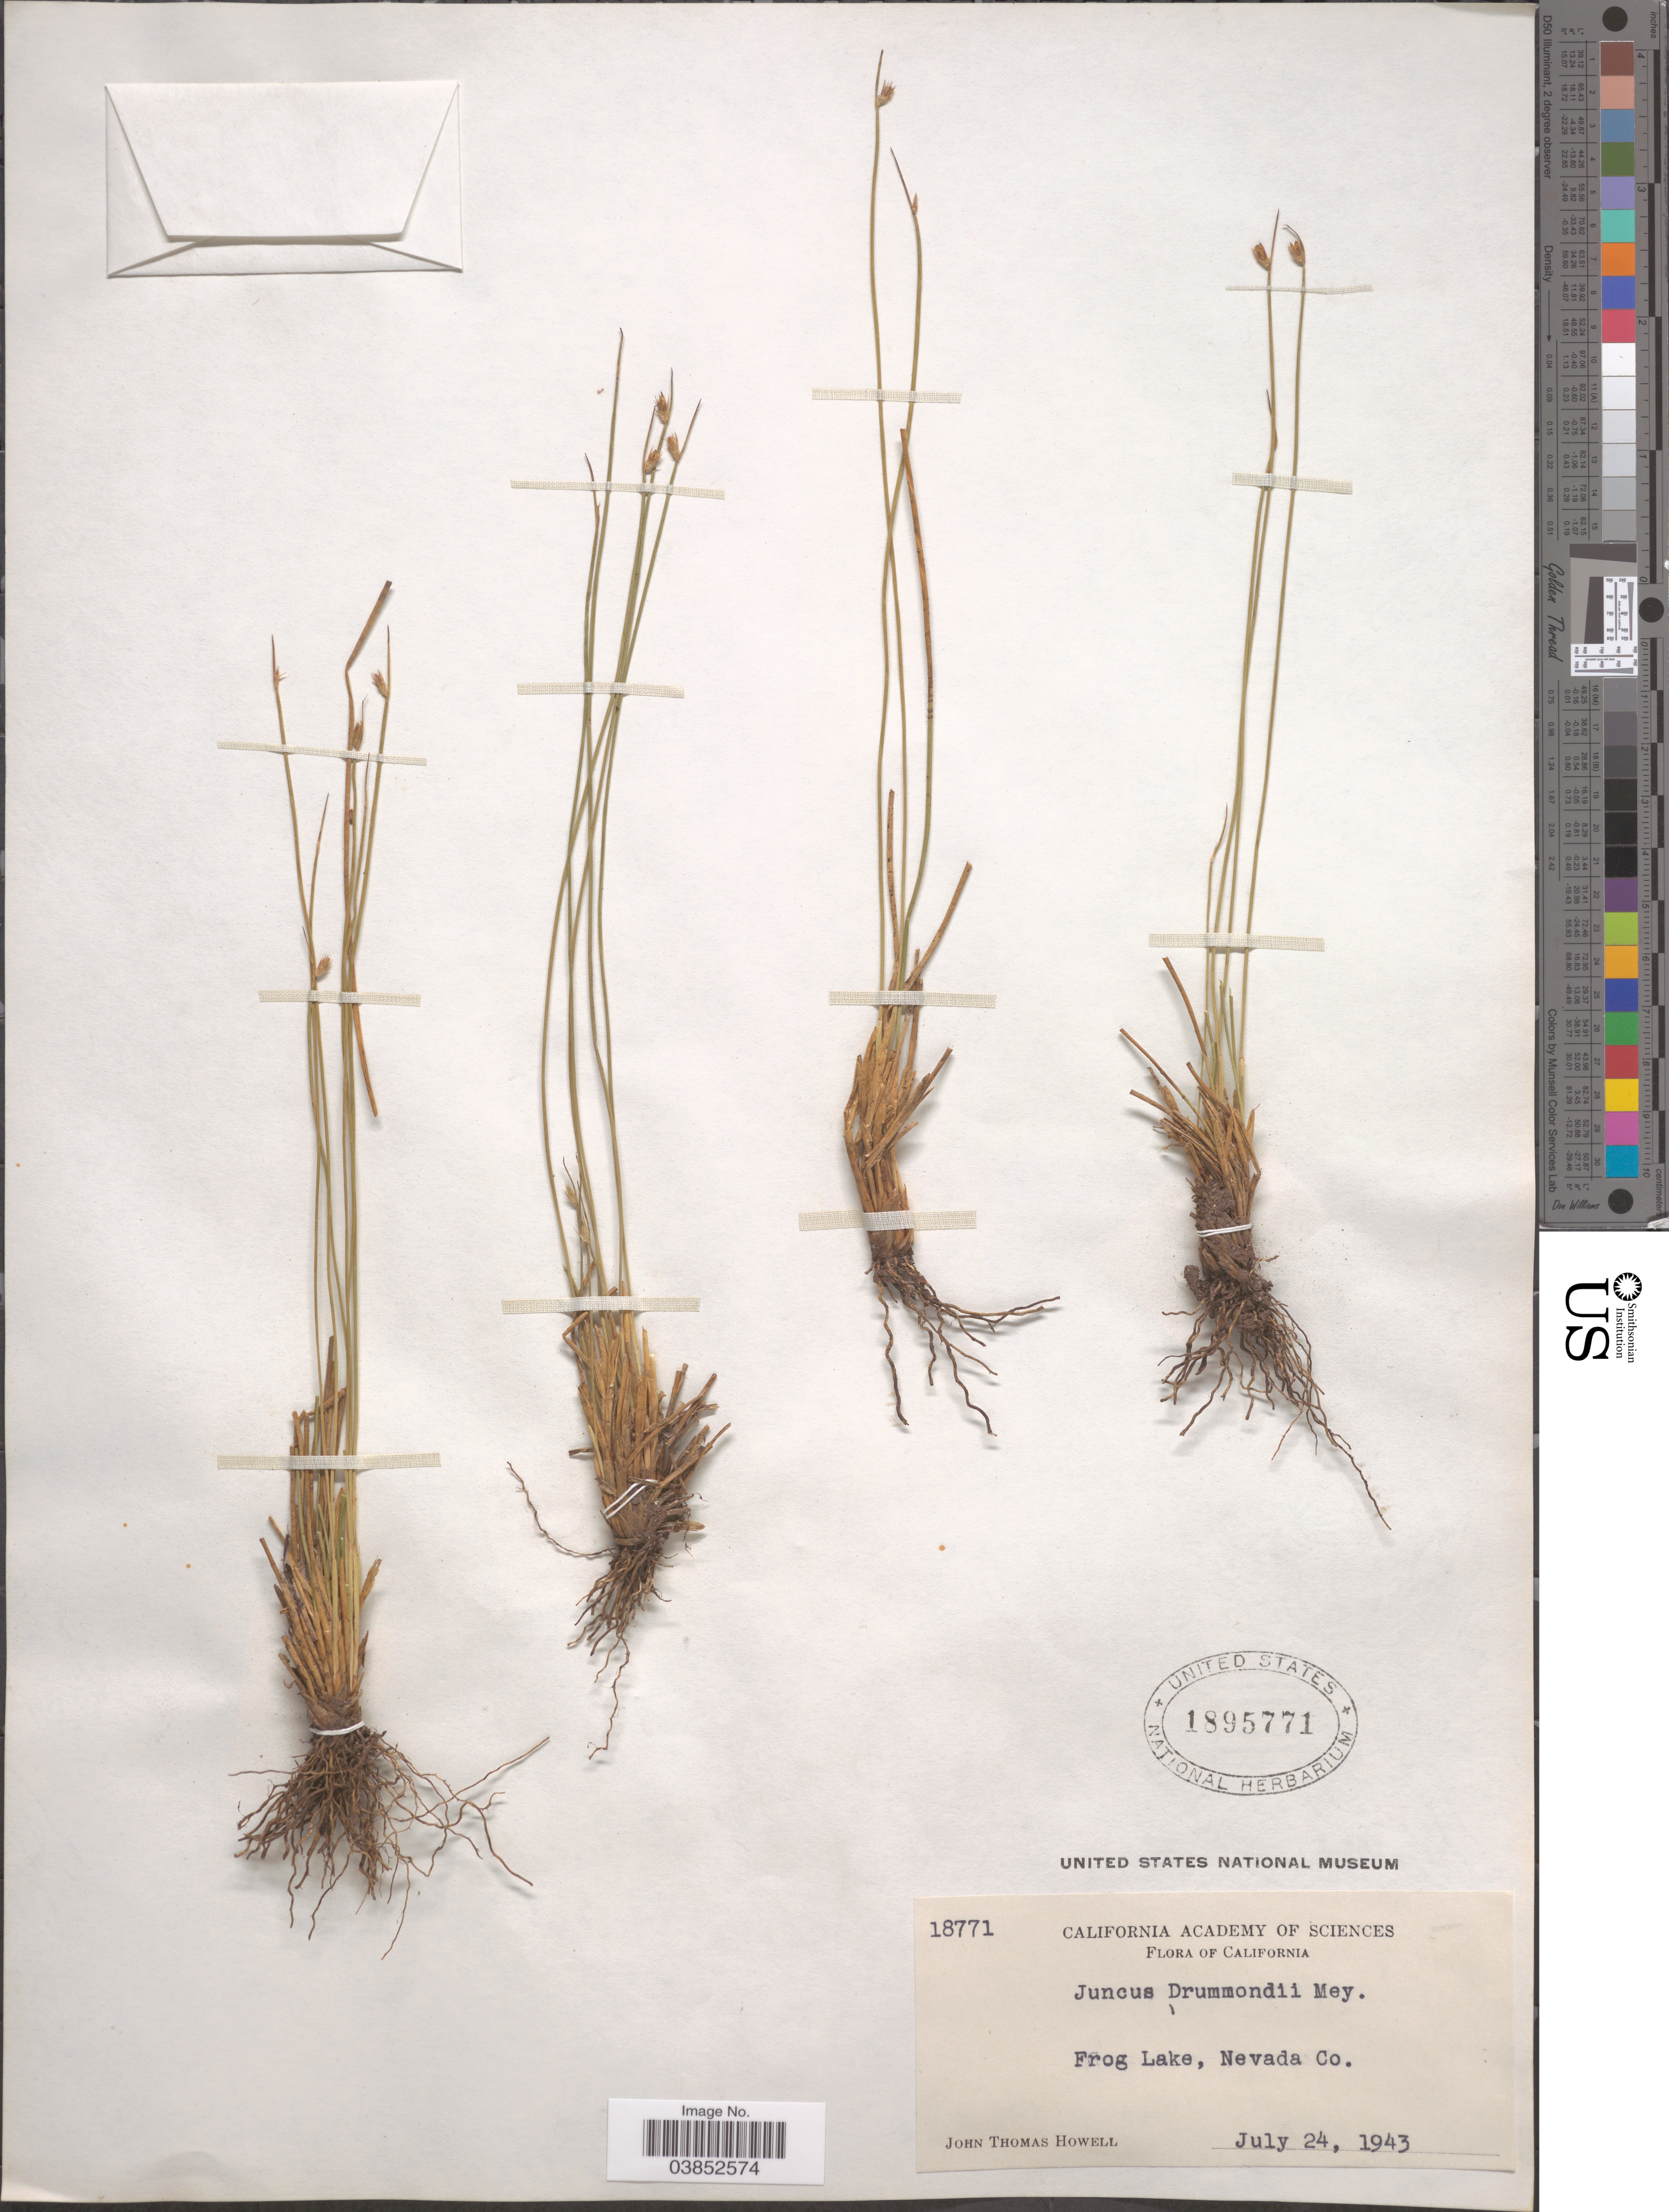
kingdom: Plantae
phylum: Tracheophyta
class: Liliopsida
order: Poales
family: Juncaceae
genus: Juncus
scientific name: Juncus drummondii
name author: E. Mey.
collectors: J. T. Howell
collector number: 18771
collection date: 1943-07-24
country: United States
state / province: California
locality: Frog Lake, Nevado Co.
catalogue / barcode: US 1895771